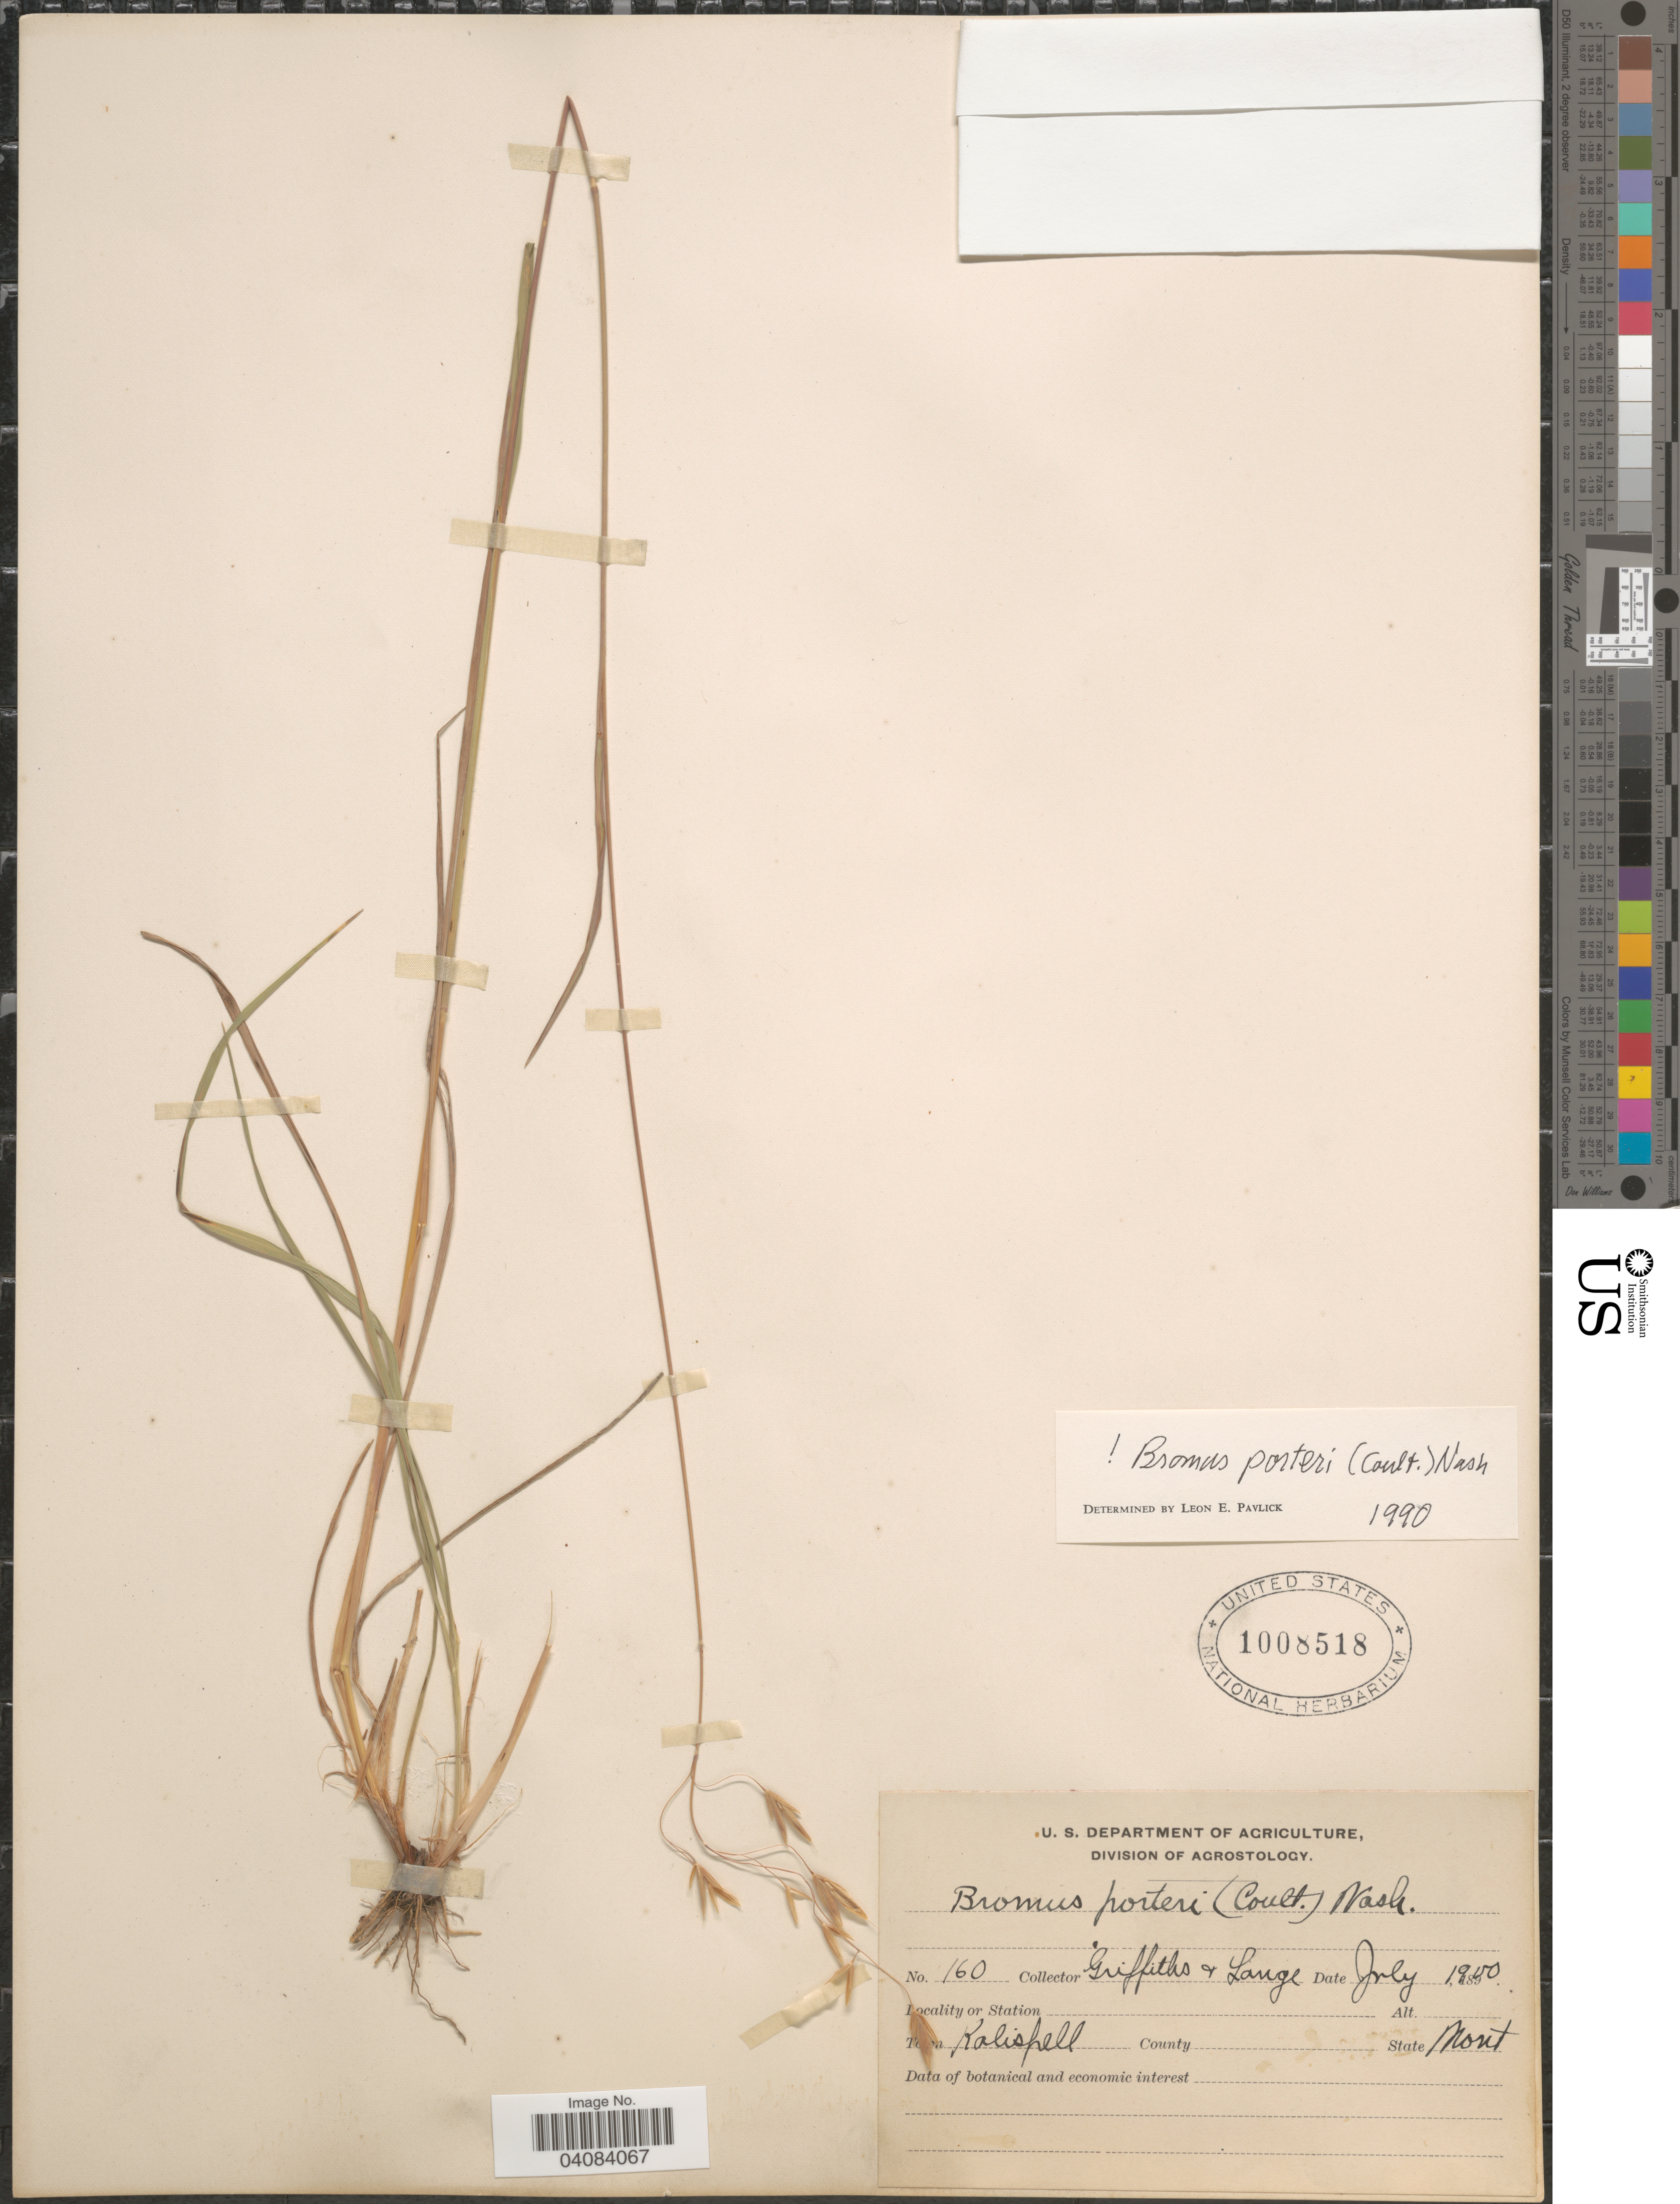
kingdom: Plantae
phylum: Tracheophyta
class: Liliopsida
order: Poales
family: Poaceae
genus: Bromus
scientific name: Bromus porteri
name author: (J.M. Coult.) Nash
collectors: -- Griffiths & -- Lange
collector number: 160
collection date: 1900-07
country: United States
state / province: Montana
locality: Kalispell.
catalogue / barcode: US 1008519